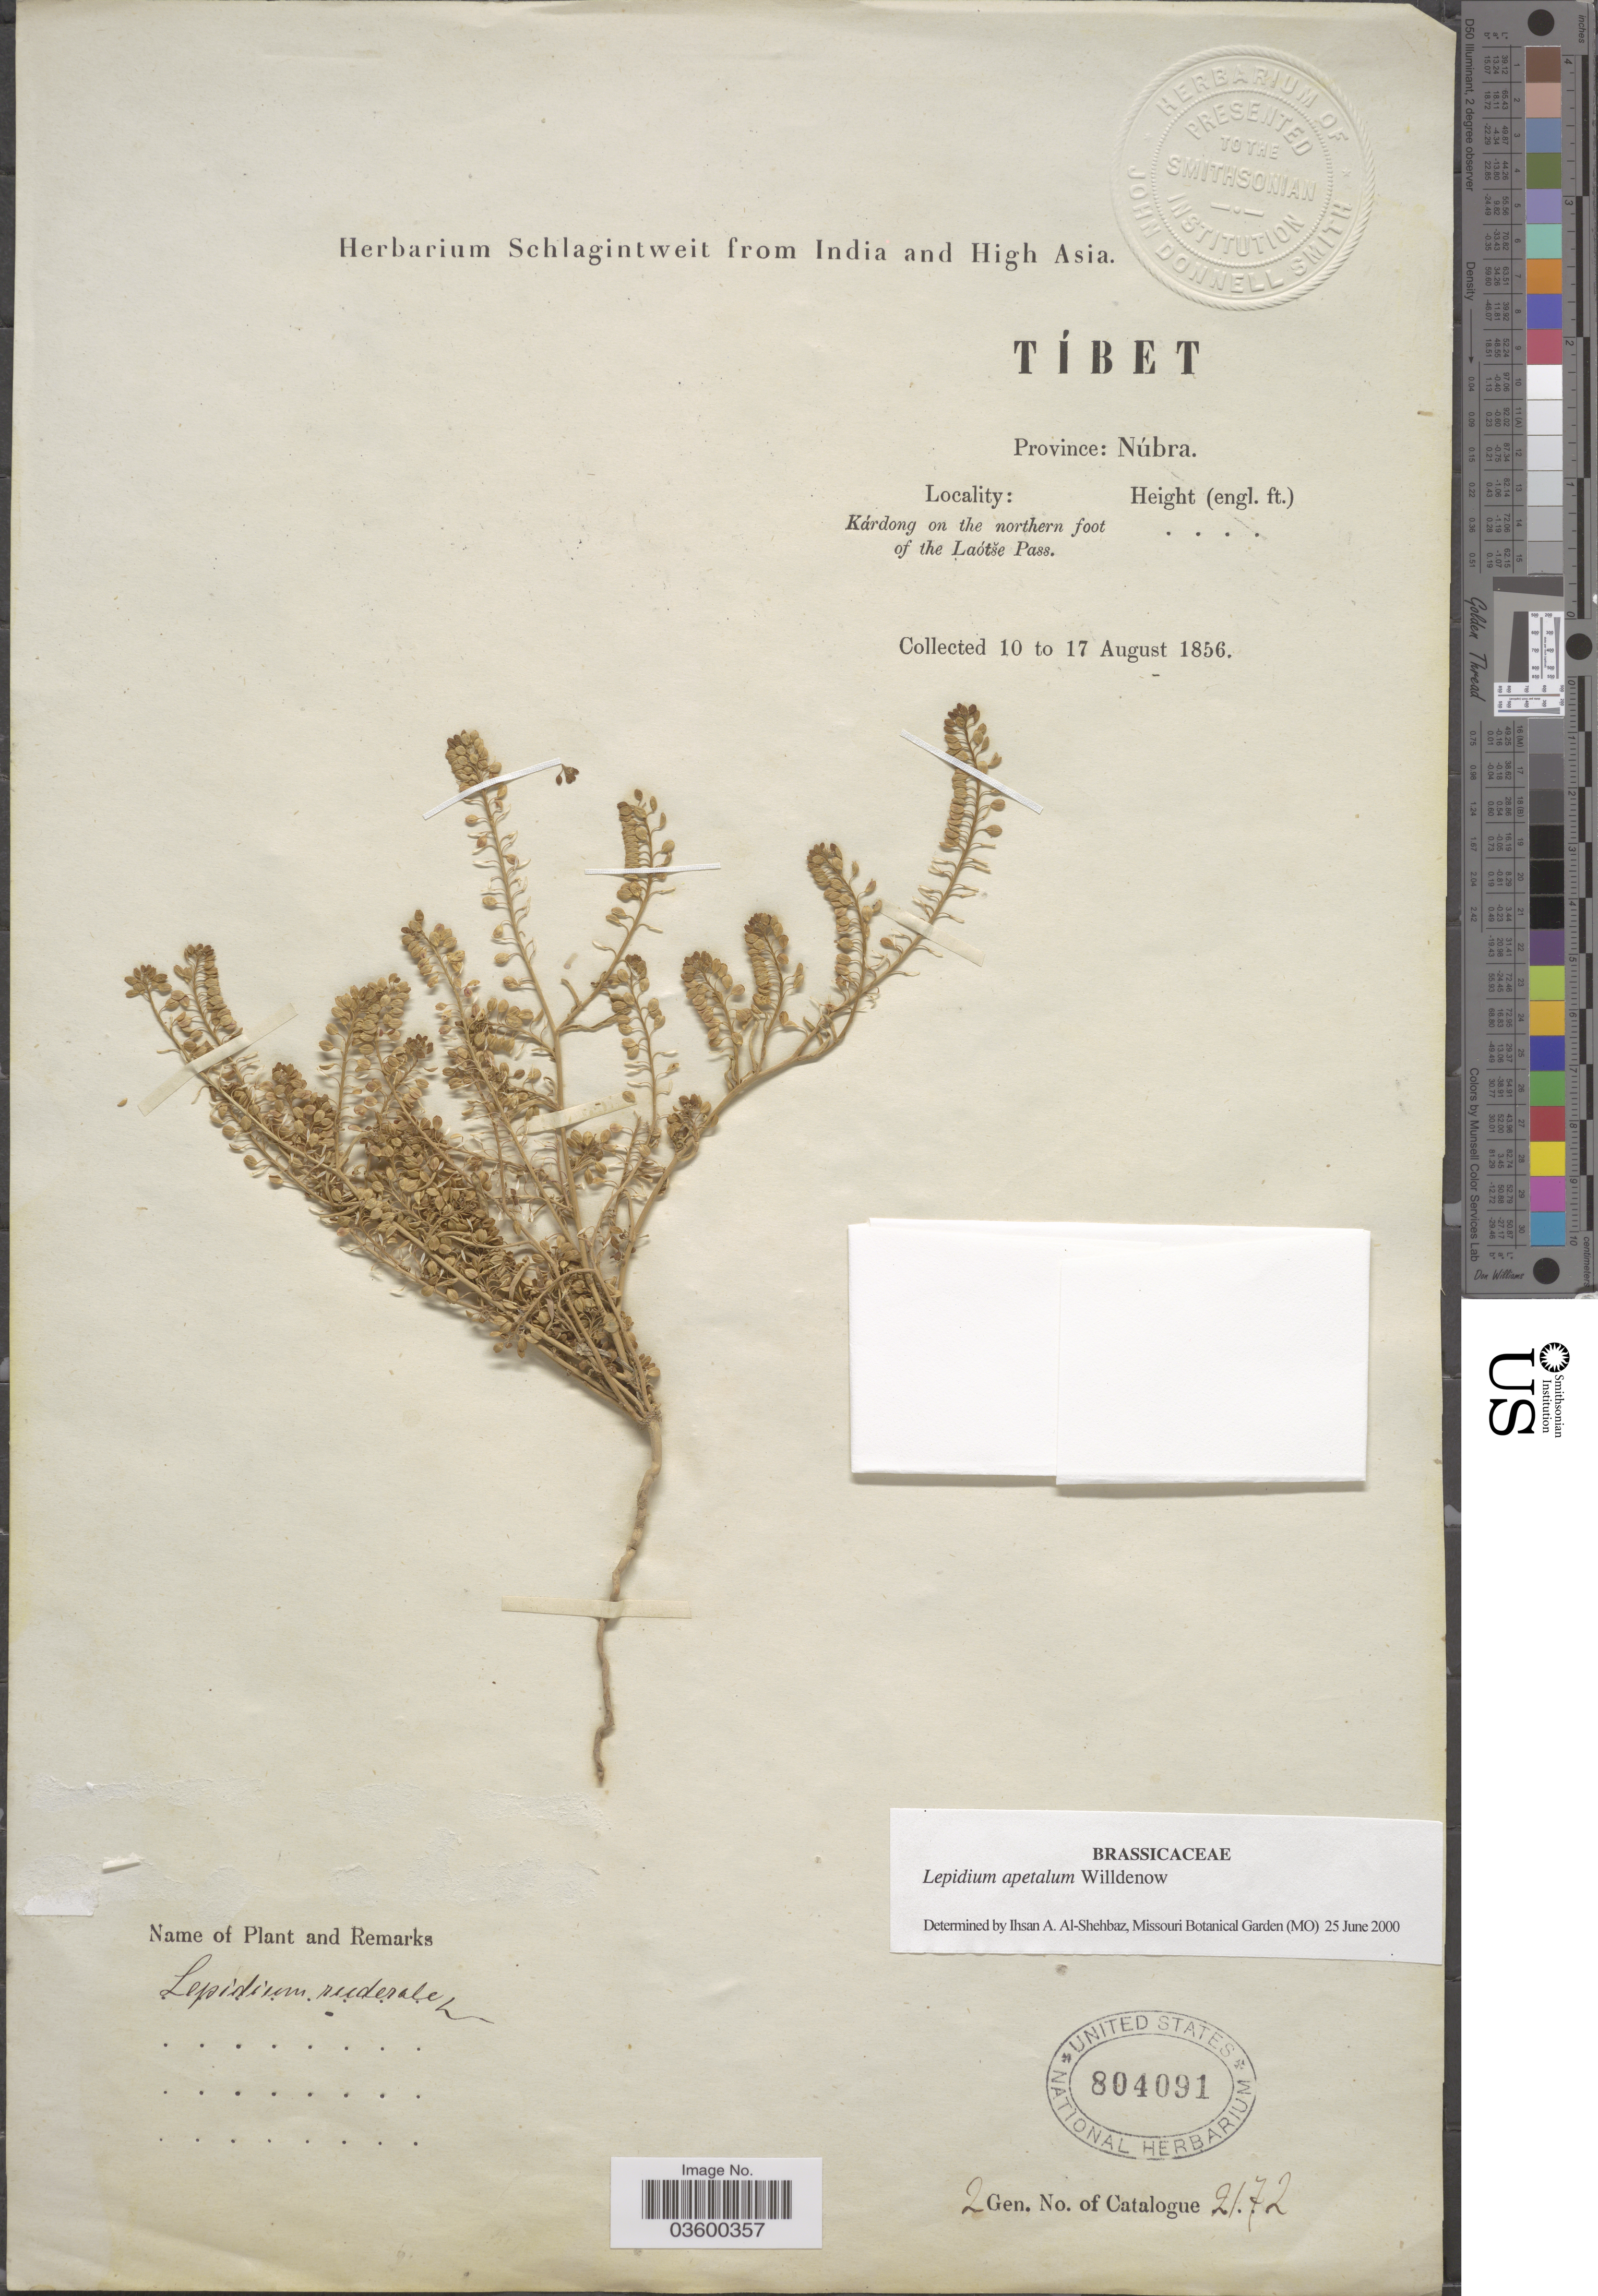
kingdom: Plantae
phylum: Tracheophyta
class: Magnoliopsida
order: Brassicales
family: Brassicaceae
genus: Lepidium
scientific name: Lepidium apetalum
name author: Willd.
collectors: ex herb. Schlagintweit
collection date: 1856-08-10/1856-08-17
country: China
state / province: Xizang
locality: Tíbet. Province: Núbra. Kárdong on the northern foot of the Laótše Pass.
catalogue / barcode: US 804091